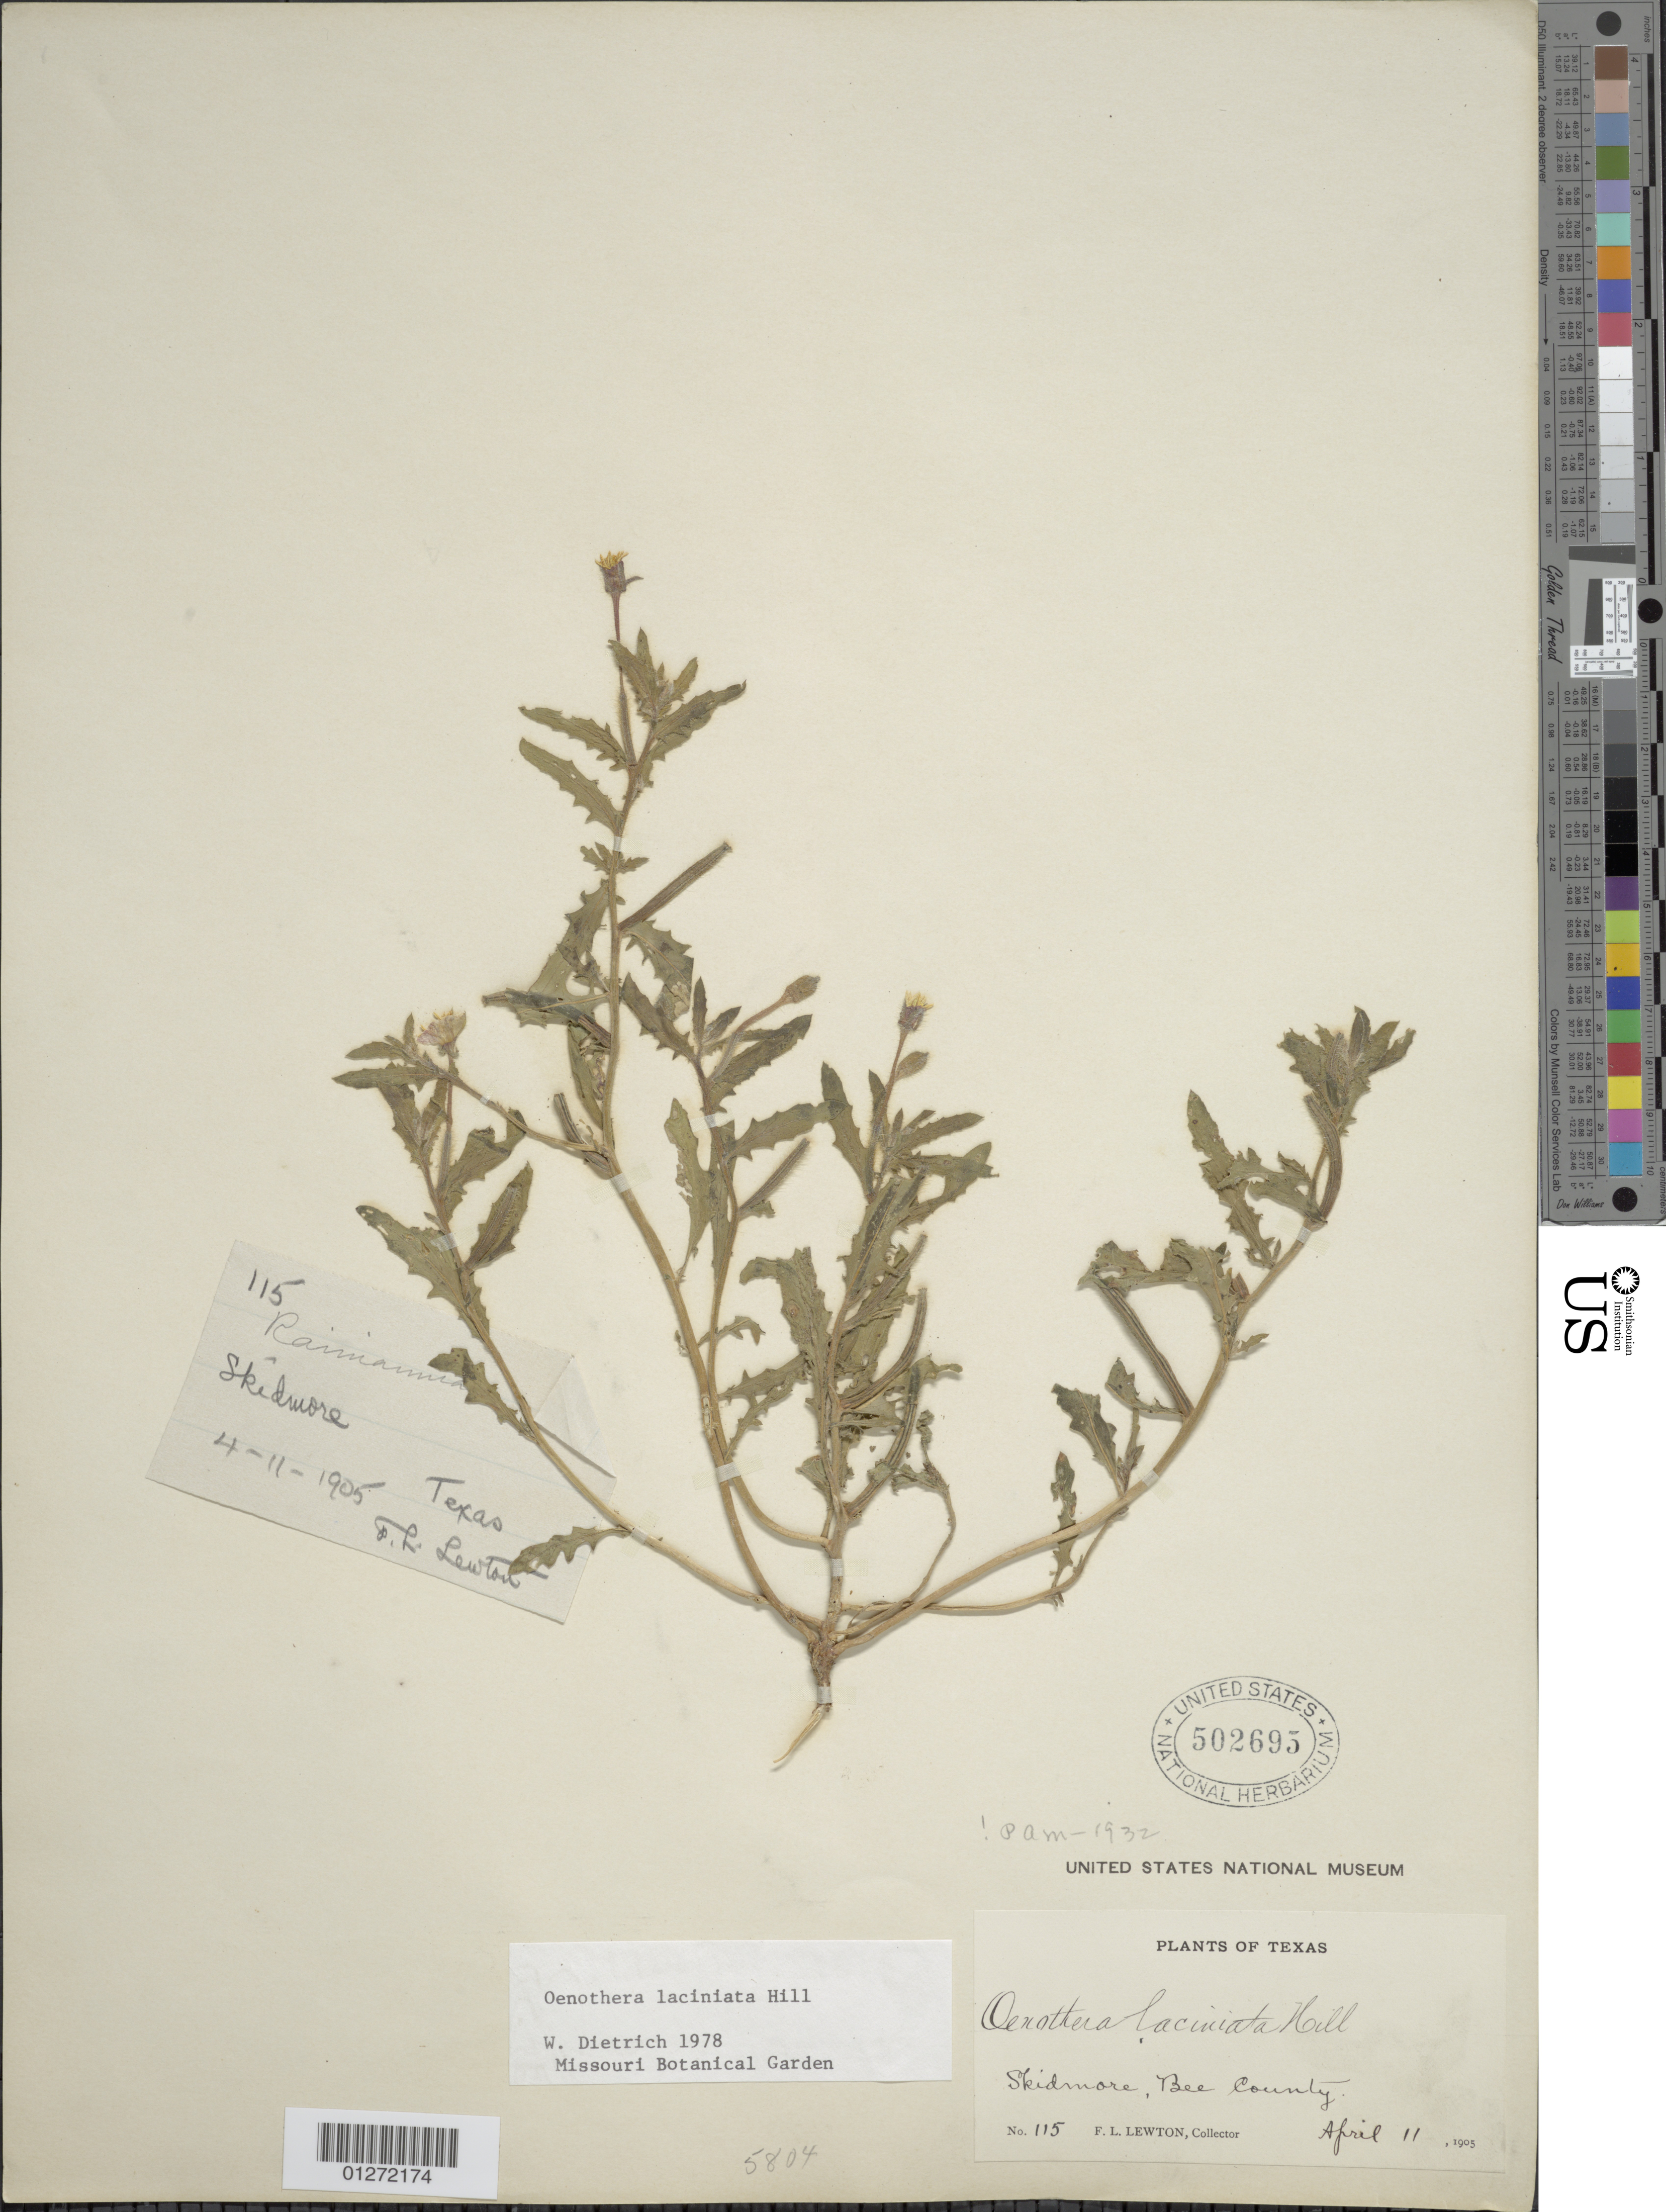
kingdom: Plantae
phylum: Tracheophyta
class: Magnoliopsida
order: Myrtales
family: Onagraceae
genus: Oenothera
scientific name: Oenothera laciniata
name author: Hill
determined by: Dietrich, W.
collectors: F. L. Lewton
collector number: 115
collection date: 1905-04-11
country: United States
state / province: Texas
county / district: Bee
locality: Skidmore.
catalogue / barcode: US 502695